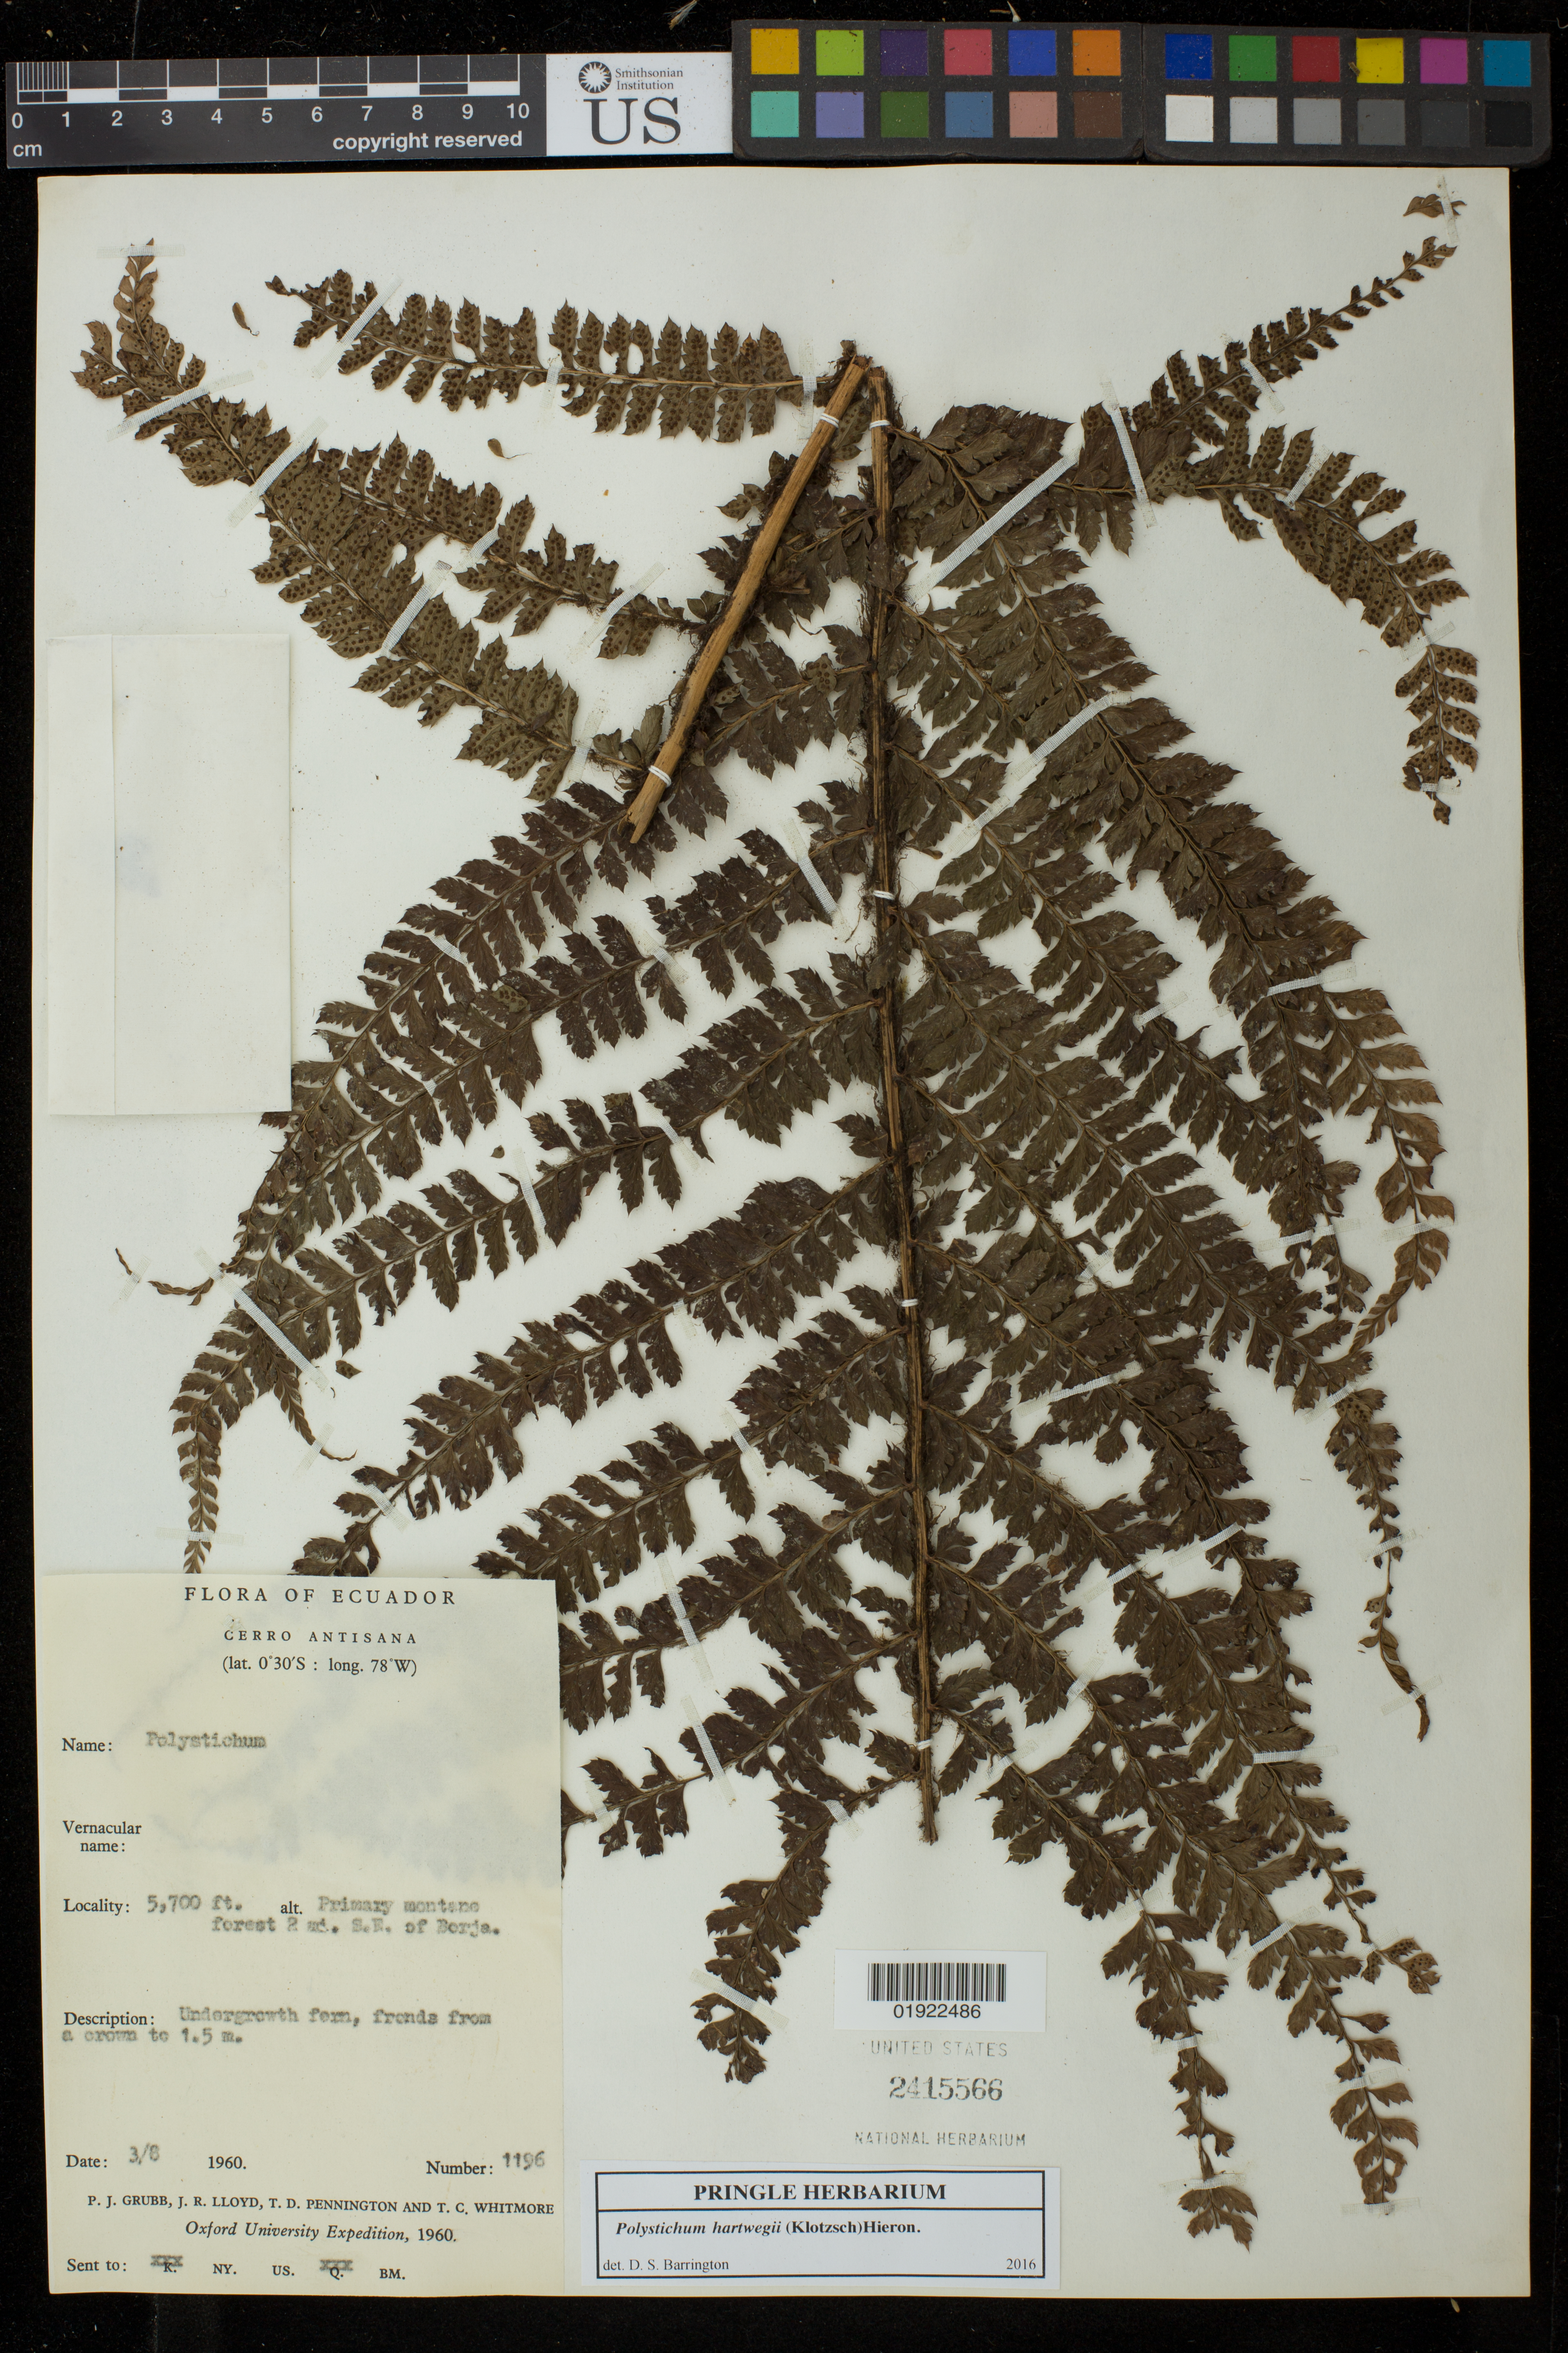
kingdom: Plantae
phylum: Tracheophyta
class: Polypodiopsida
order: Polypodiales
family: Dryopteridaceae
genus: Polystichum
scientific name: Polystichum hartwegii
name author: (Klotzsch) Hieron.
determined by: Barrington, D. S., Curator (VT), University of Vermont (UNITED STATES)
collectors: P. J. Grubb, J. R. Lloyd, T. D. Pennington & T. C. Whitmore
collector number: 1196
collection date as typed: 3/8 1960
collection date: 1960-08-03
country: Ecuador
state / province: Napo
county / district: Quijos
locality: Cerro Antisana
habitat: primary montane forest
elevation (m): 1737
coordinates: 0 30 S, 78 W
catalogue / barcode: US 2415566